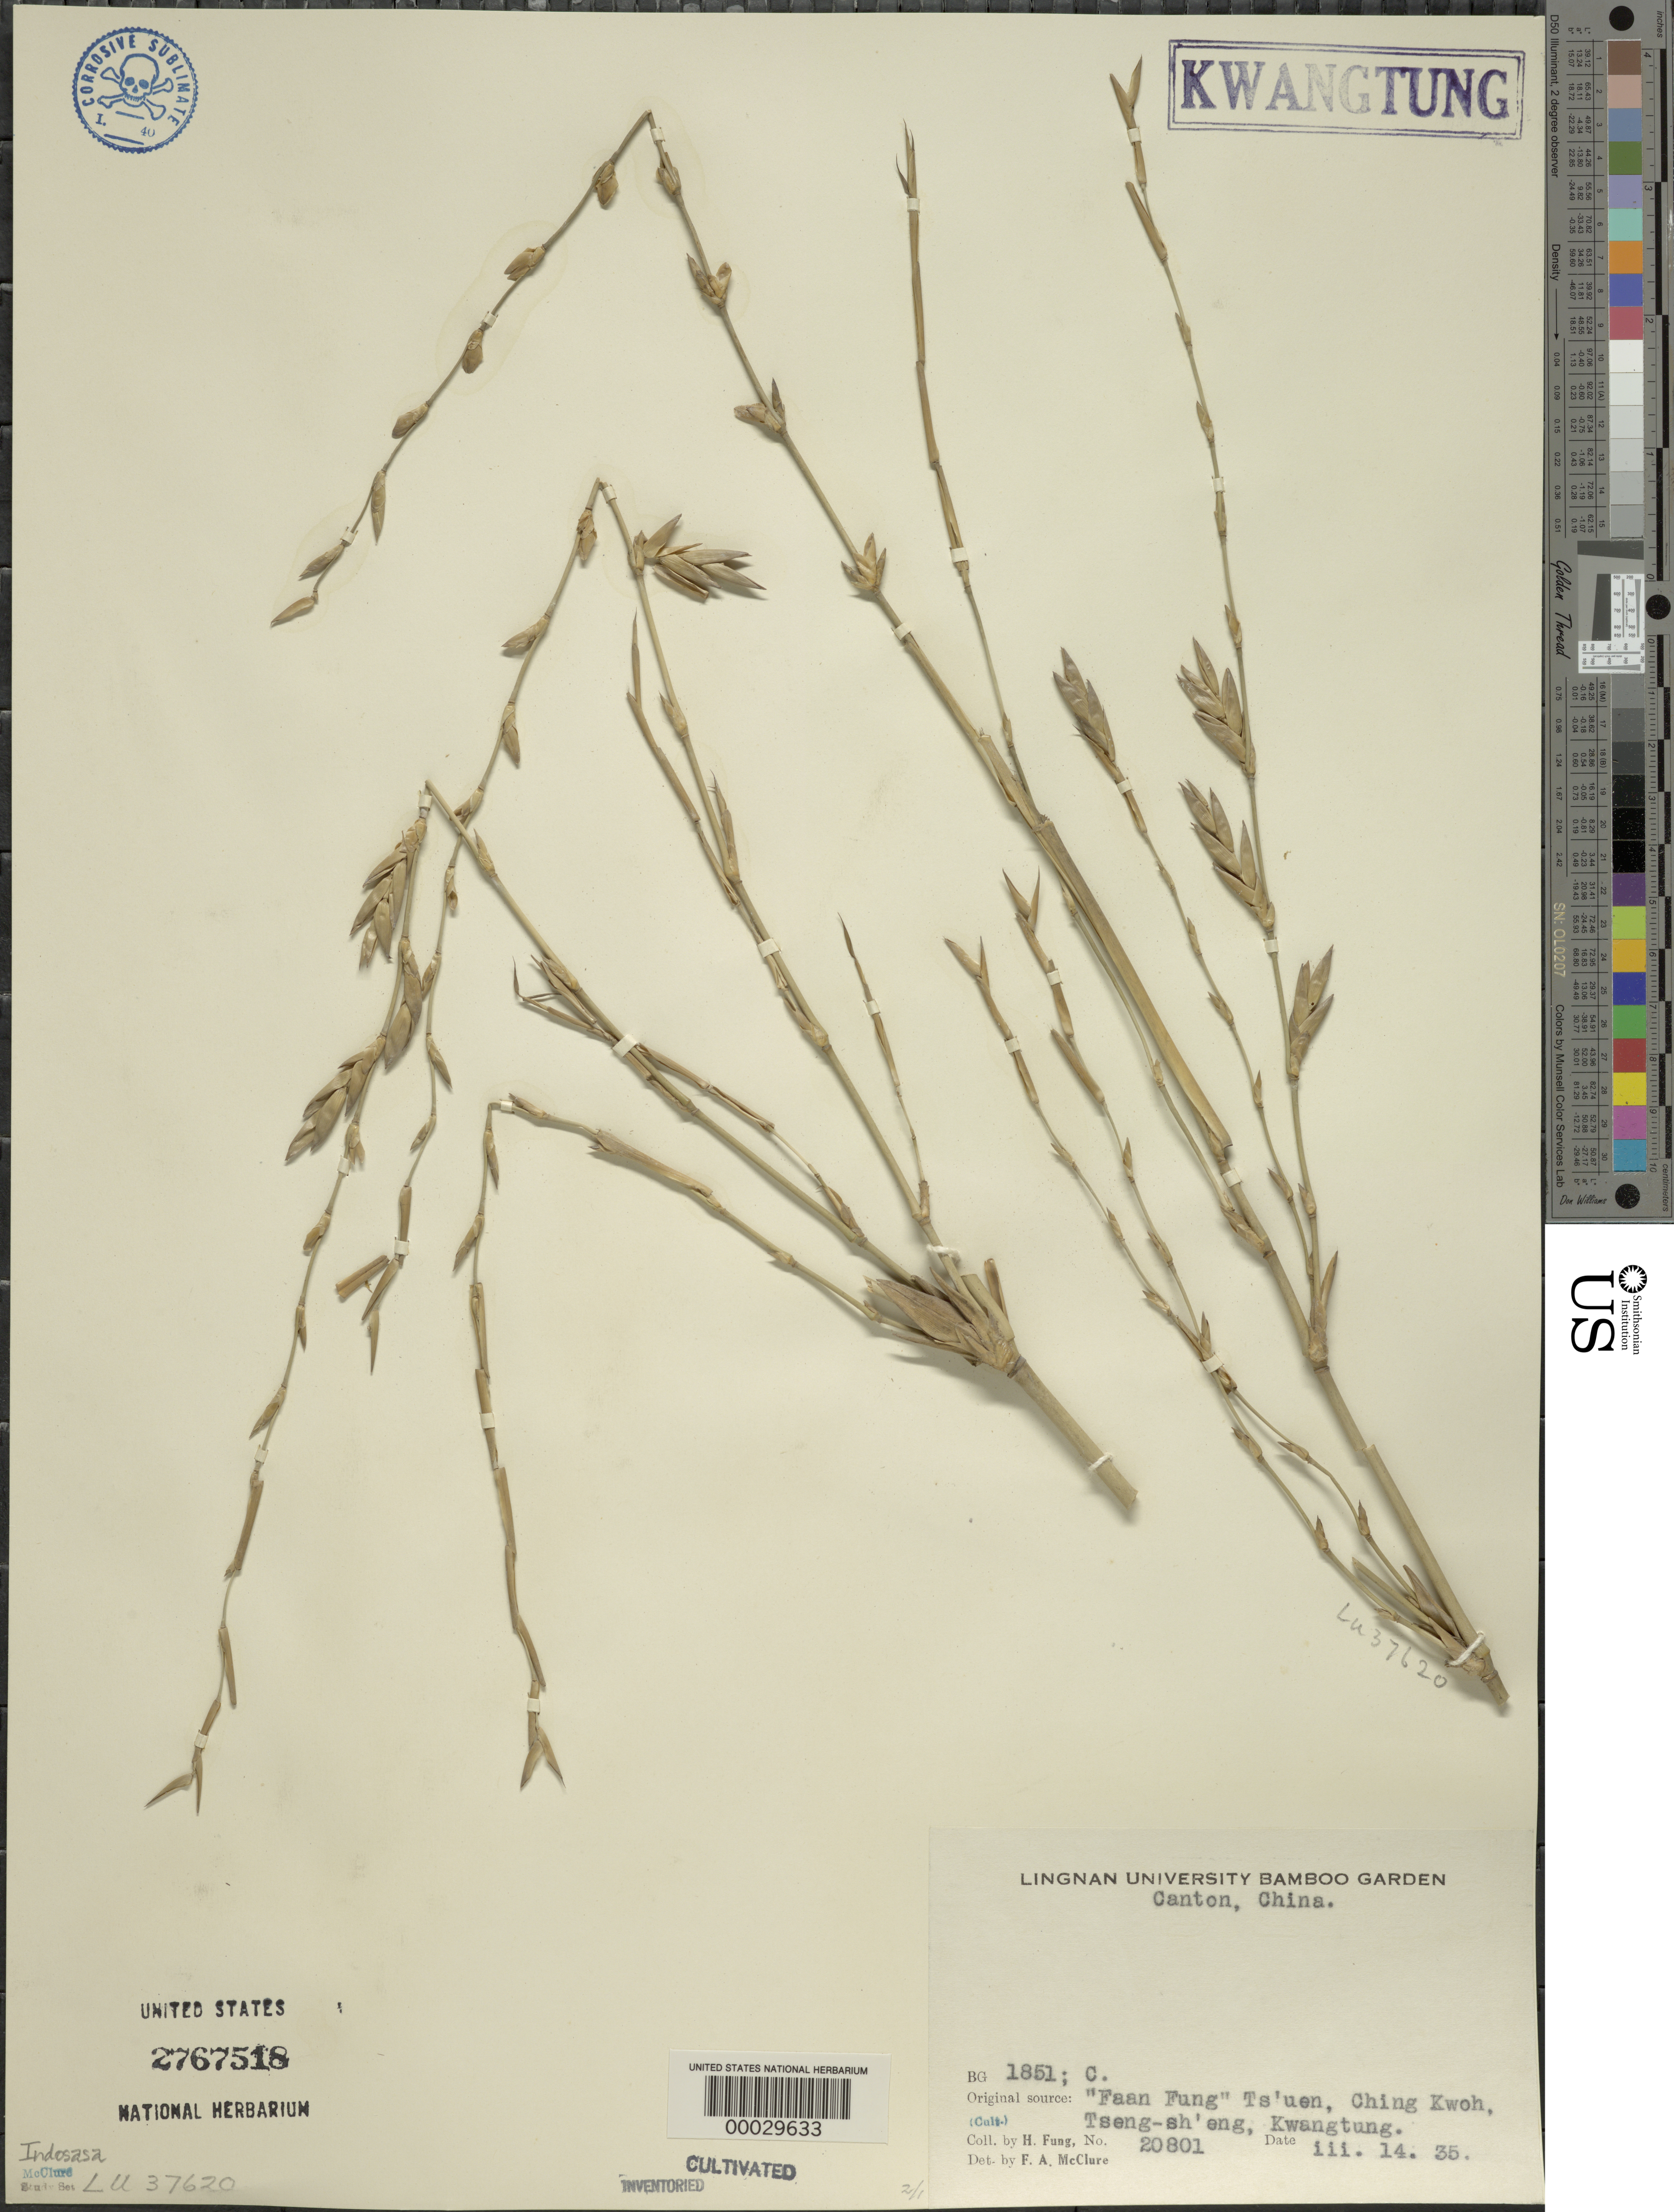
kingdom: Plantae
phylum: Tracheophyta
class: Liliopsida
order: Poales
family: Poaceae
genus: Indosasa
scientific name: Indosasa sp.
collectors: H. L. Fung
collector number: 20801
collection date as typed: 14 Mar 1935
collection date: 1935-03-14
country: China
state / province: Guangdong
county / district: Guangzhou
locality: L.u. bamboo garden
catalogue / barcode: US 2767518